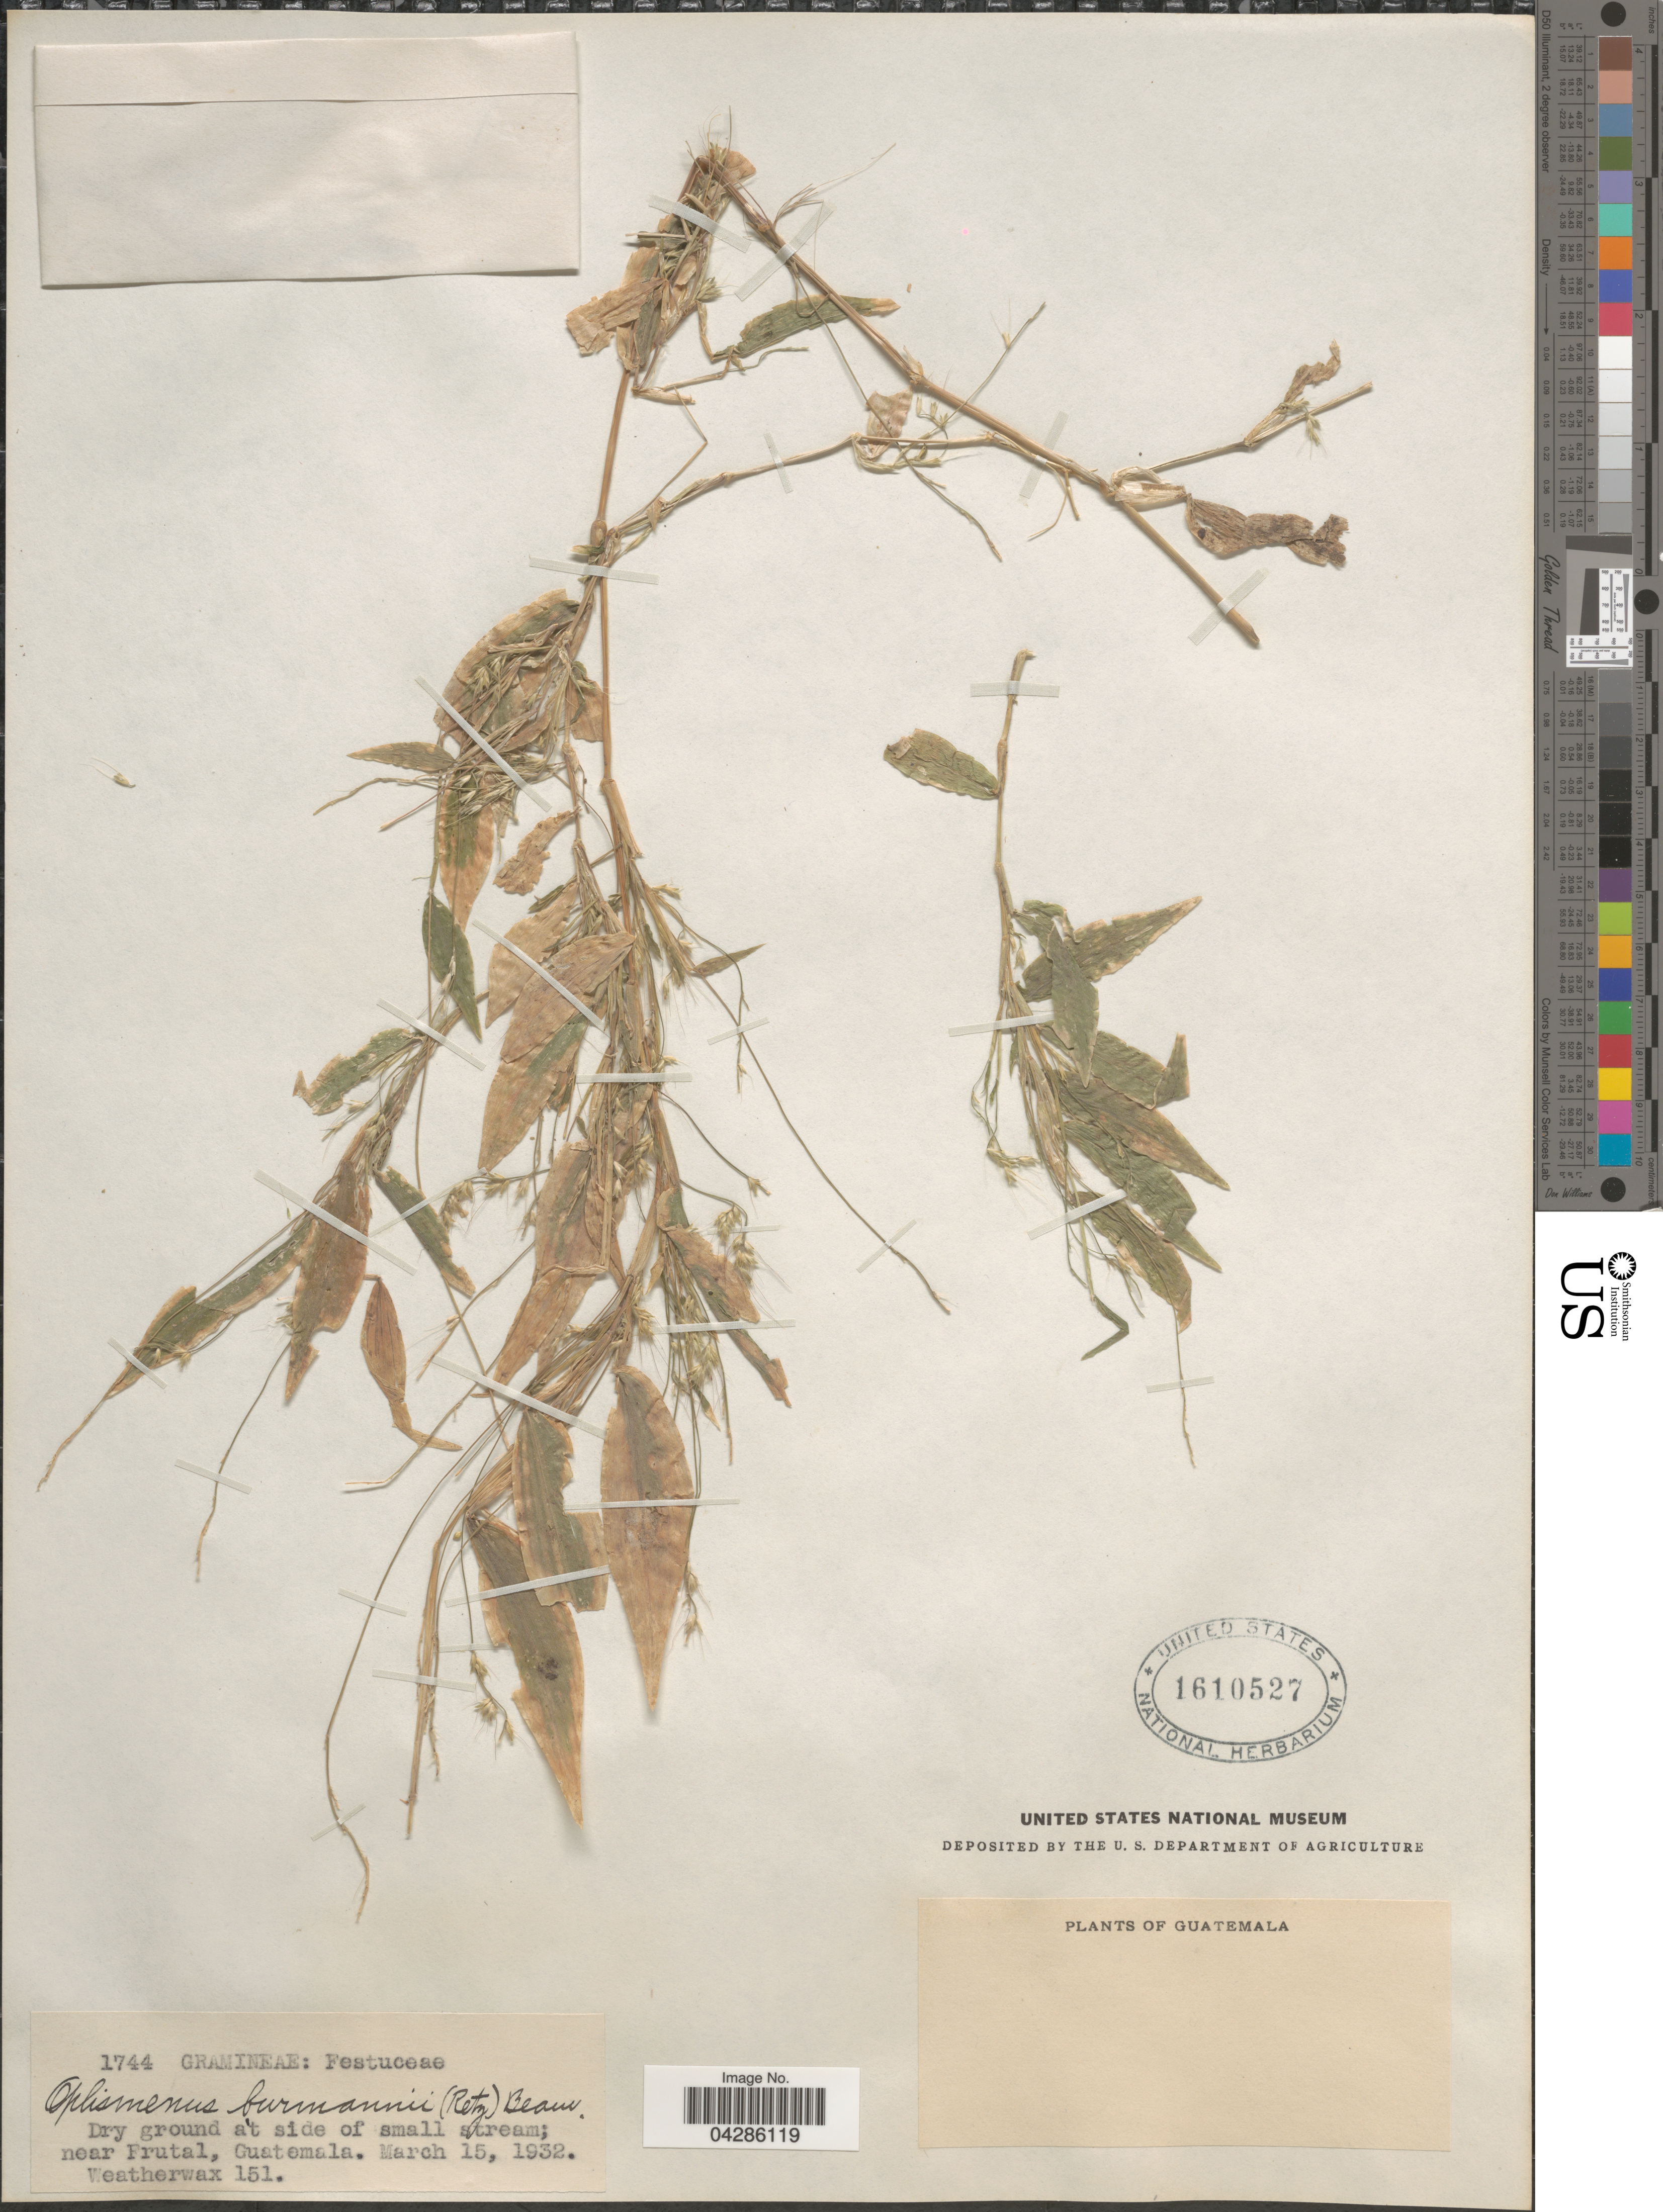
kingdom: Plantae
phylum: Tracheophyta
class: Liliopsida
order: Poales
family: Poaceae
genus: Oplismenus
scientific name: Oplismenus burmannii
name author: (Retz.) P. Beauv.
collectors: -. Weatherwax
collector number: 151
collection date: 1932-03-15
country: Guatemala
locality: Dry ground at side of small stream; near Frutal.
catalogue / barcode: US 1610527